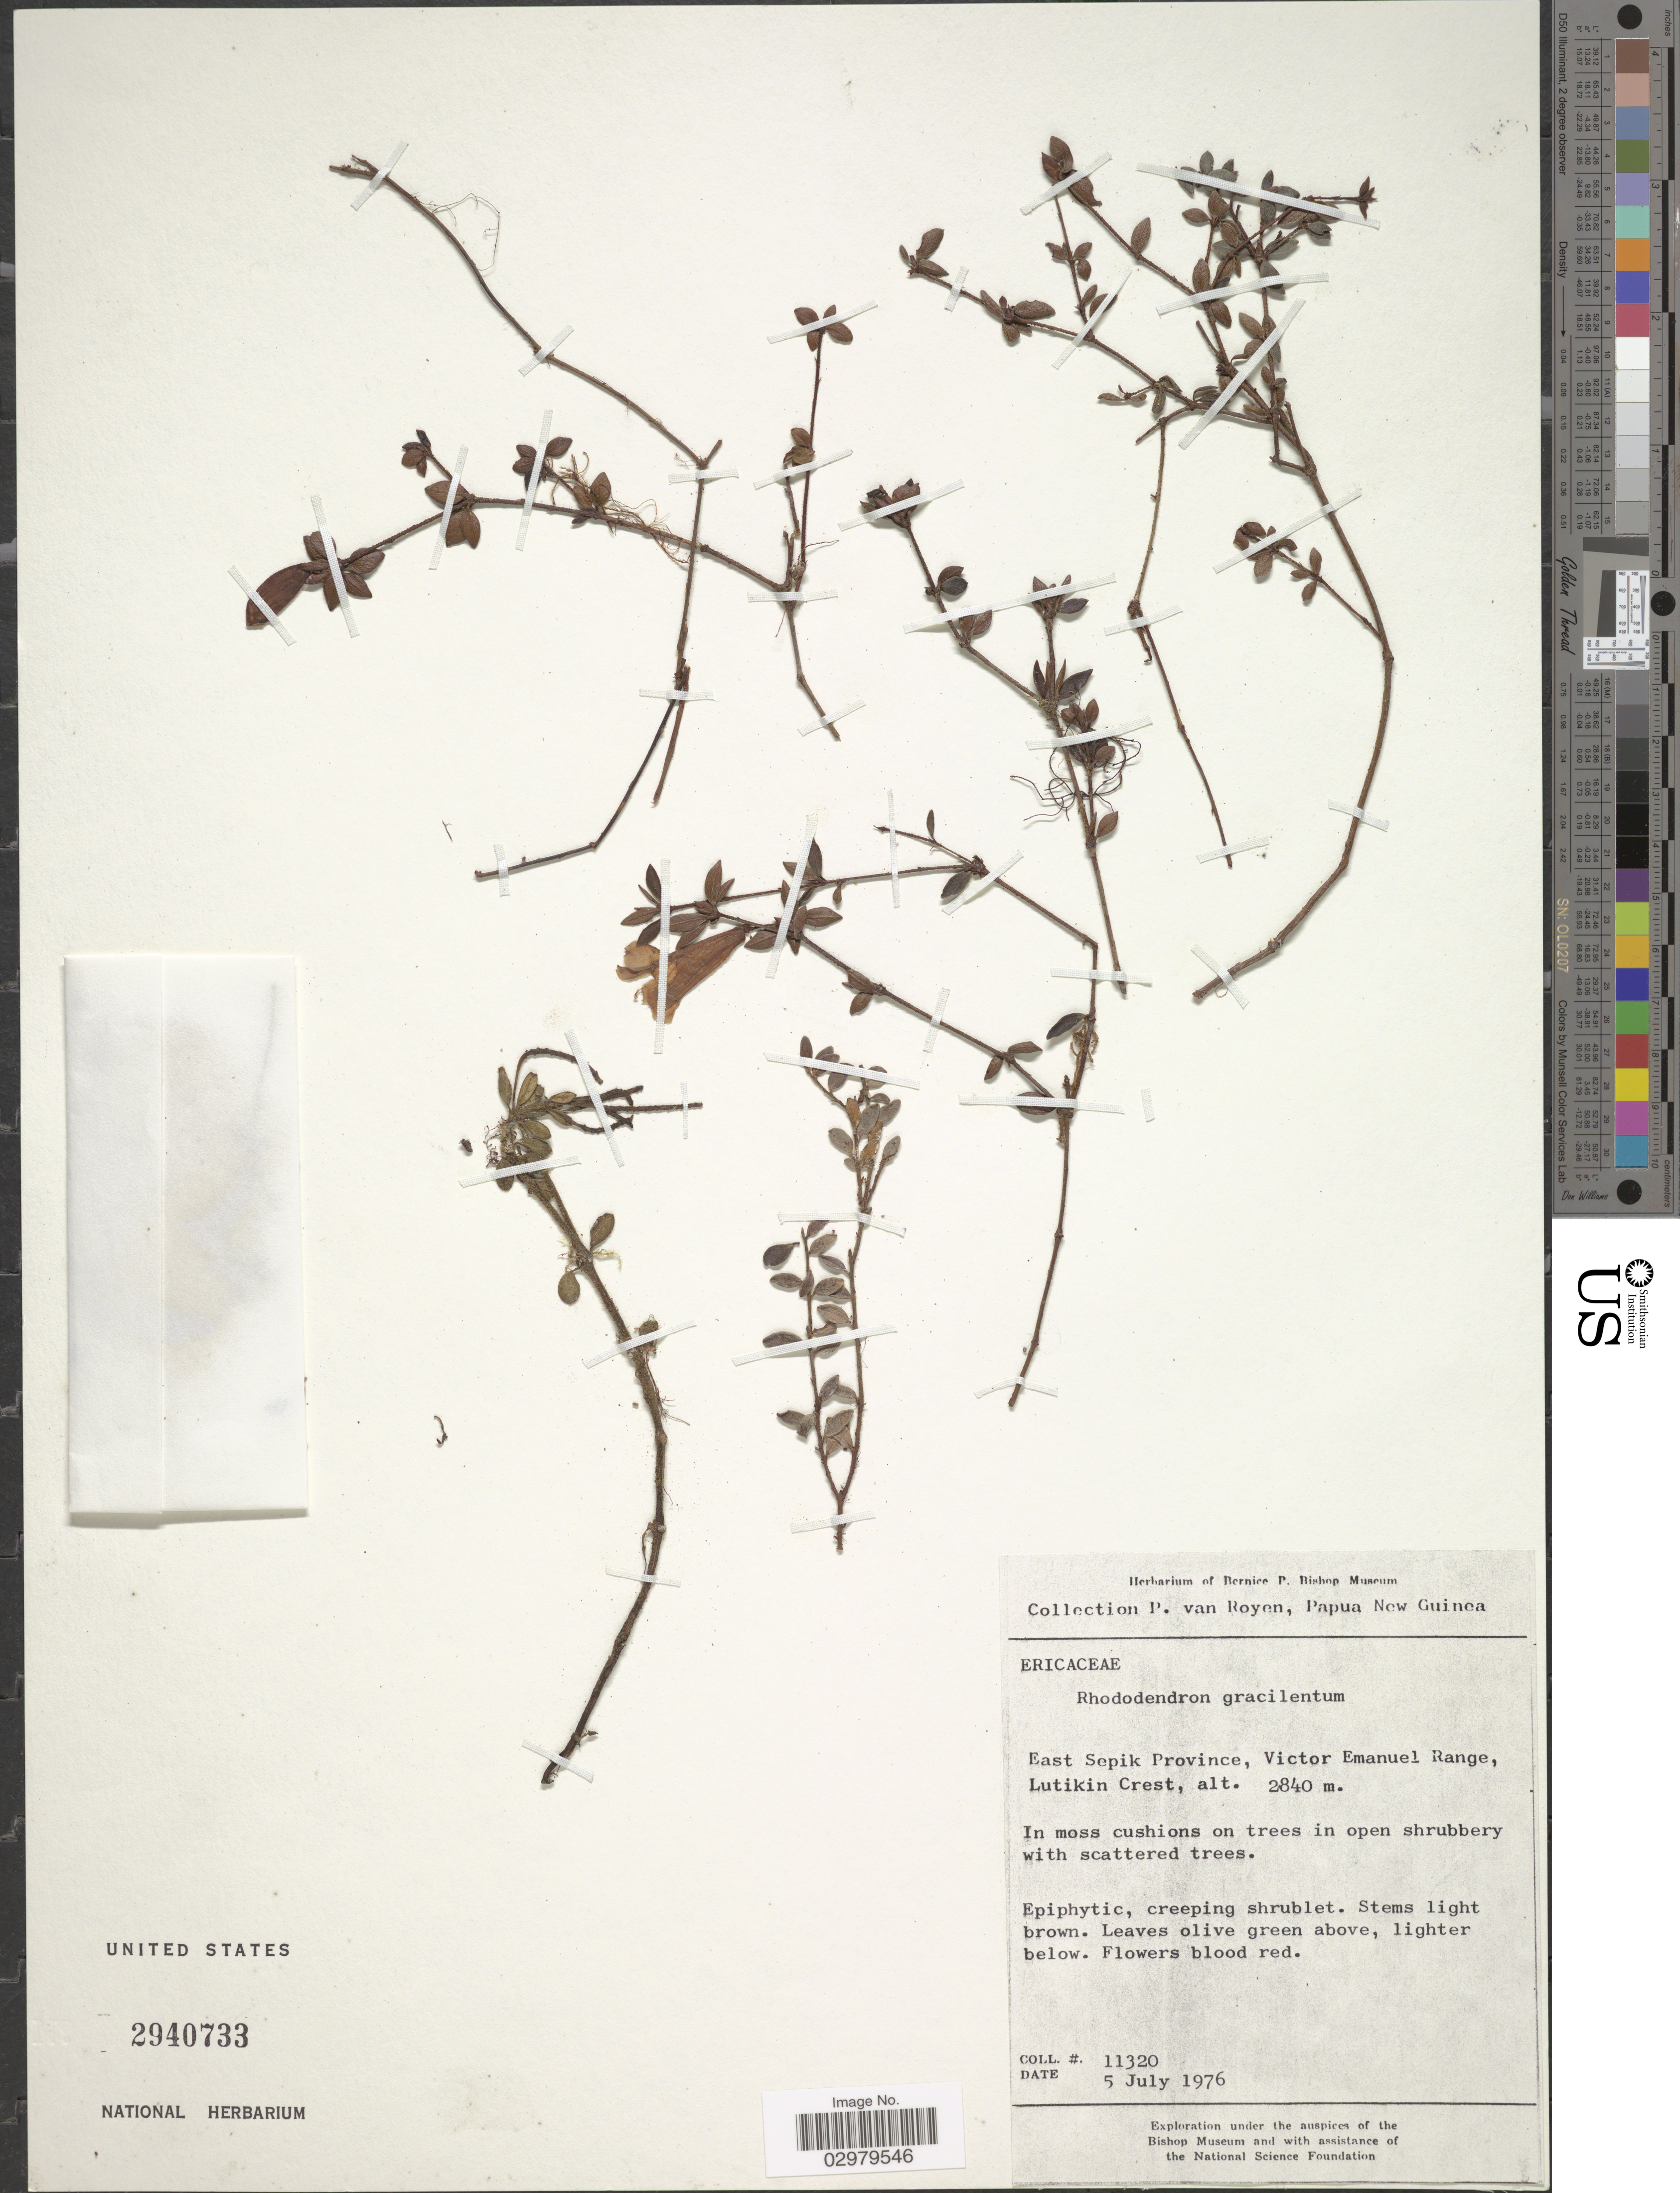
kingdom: Plantae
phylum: Tracheophyta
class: Magnoliopsida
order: Ericales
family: Ericaceae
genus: Rhododendron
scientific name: Rhododendron gracilentum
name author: F. Muell.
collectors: P. van Royen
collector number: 11320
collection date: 1976-07-05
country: Papua New Guinea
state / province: East Sepik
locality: Victor Emanuel Range, Lutikin Crest.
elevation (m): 2840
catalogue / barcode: US 2940733